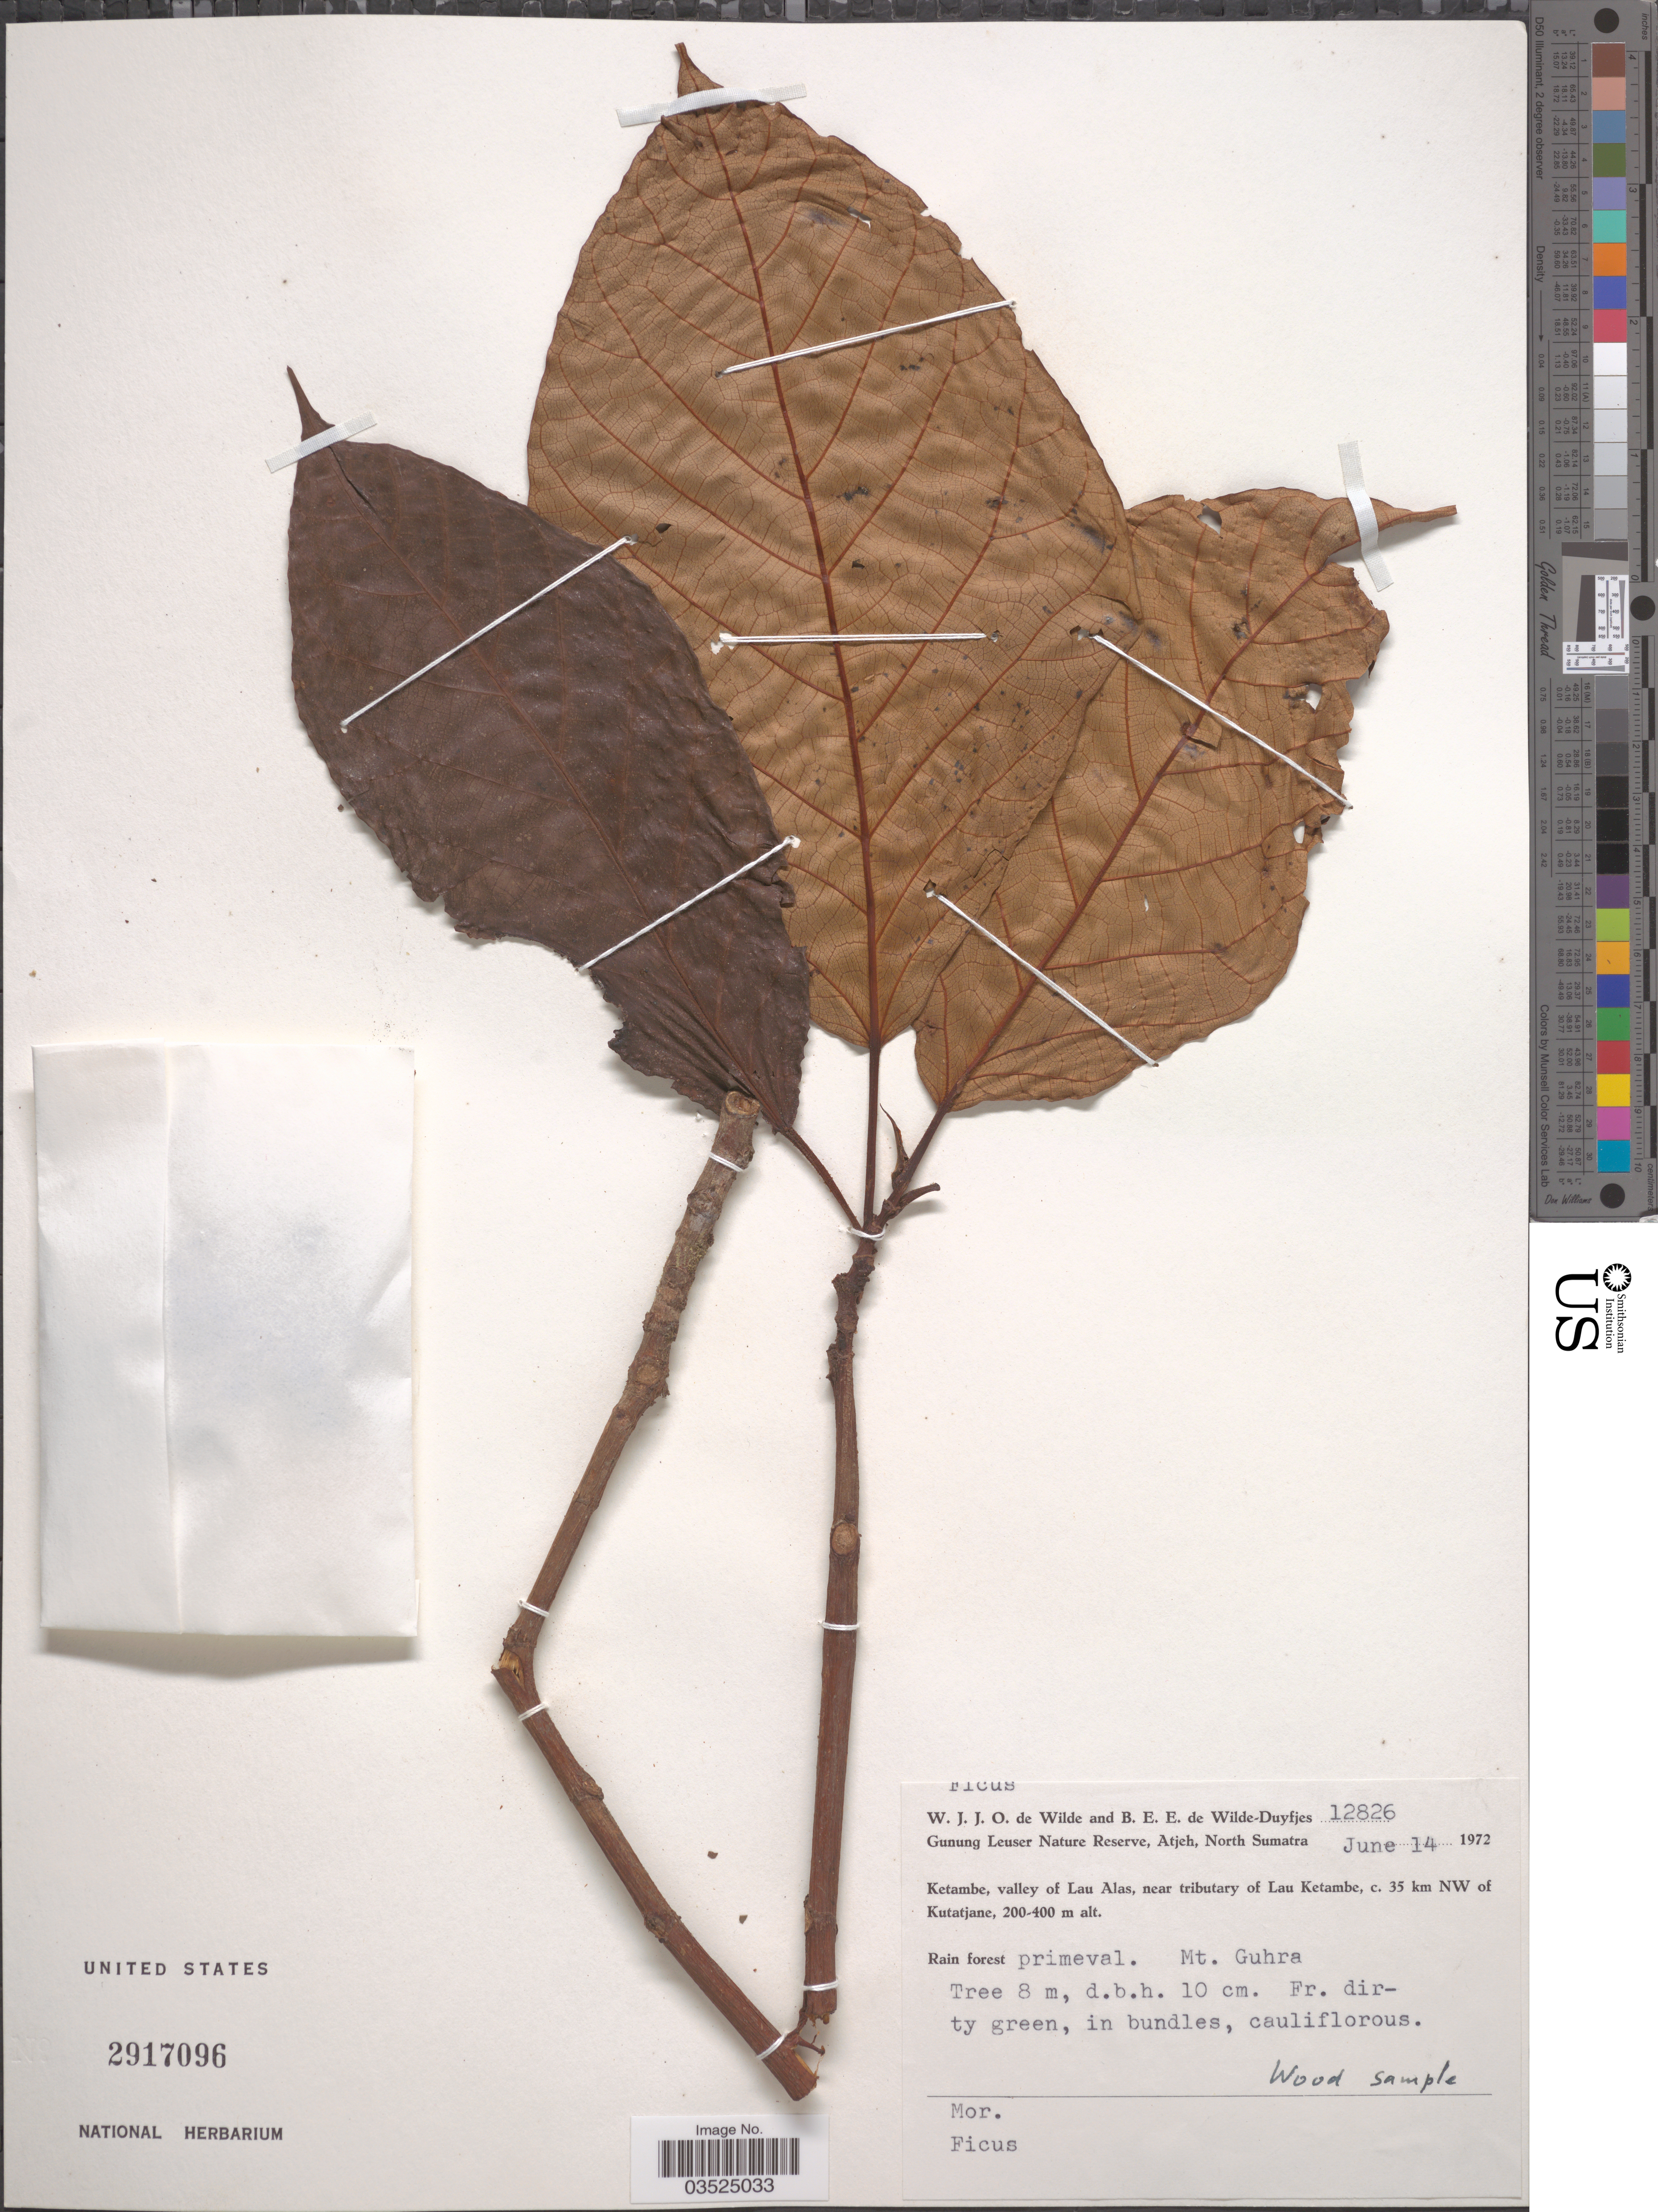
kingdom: Plantae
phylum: Tracheophyta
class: Magnoliopsida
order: Rosales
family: Moraceae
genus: Ficus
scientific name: Ficus sp.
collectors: W. J. de Wilde & B. E. de Wilde-Duyfjes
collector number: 12826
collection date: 1972-06-14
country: Indonesia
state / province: Sumatra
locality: Gunung Leuser Nature Reserve, Atjeh, North Sumatra. Ketambe, valley of Lau Alas, near tributary of Lau Ketambe, c. 35 km NW of Kutatjane. Mt. Guhra.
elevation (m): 200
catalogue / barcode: US 2917096